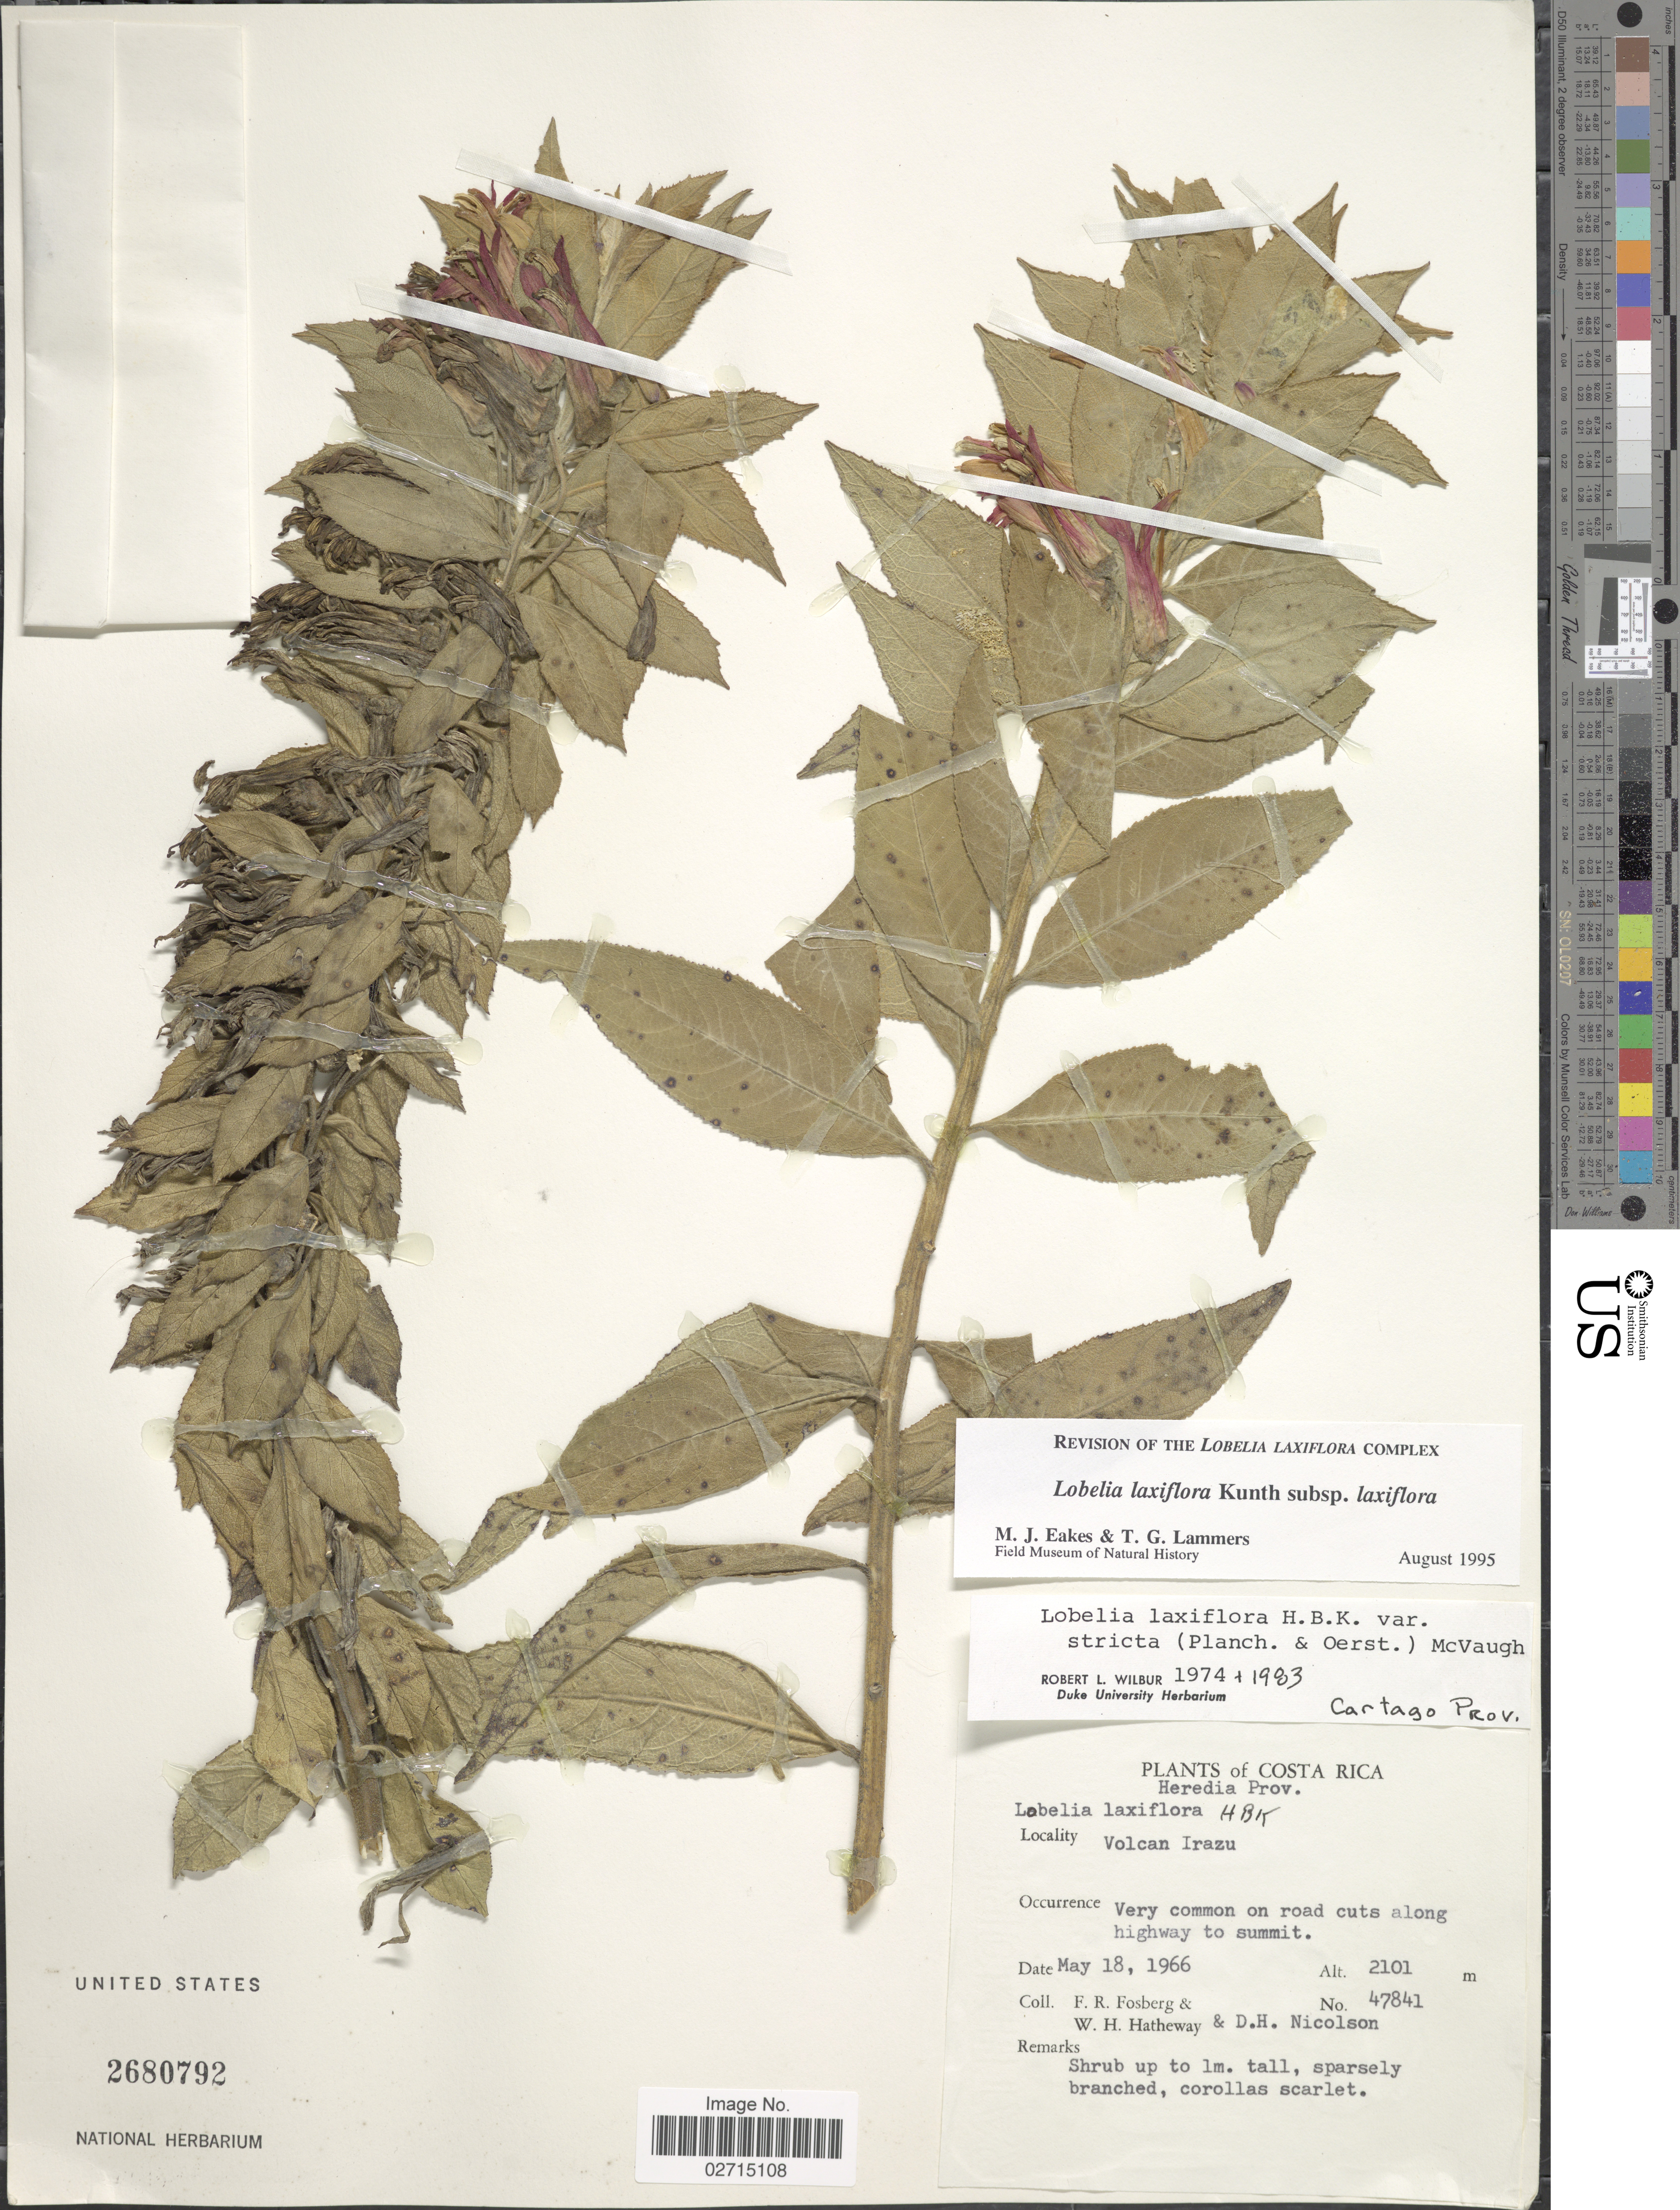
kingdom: Plantae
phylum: Tracheophyta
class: Magnoliopsida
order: Asterales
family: Campanulaceae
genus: Lobelia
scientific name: Lobelia laxiflora subsp. laxiflora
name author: Kunth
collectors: F. R. Fosberg, W. H. Hatheway & D. H. Nicolson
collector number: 47841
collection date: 1966-05-18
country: Costa Rica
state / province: Heredia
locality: Volcan Irazu, Very common on road cuts along highway to summit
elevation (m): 2101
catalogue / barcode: US 2680792